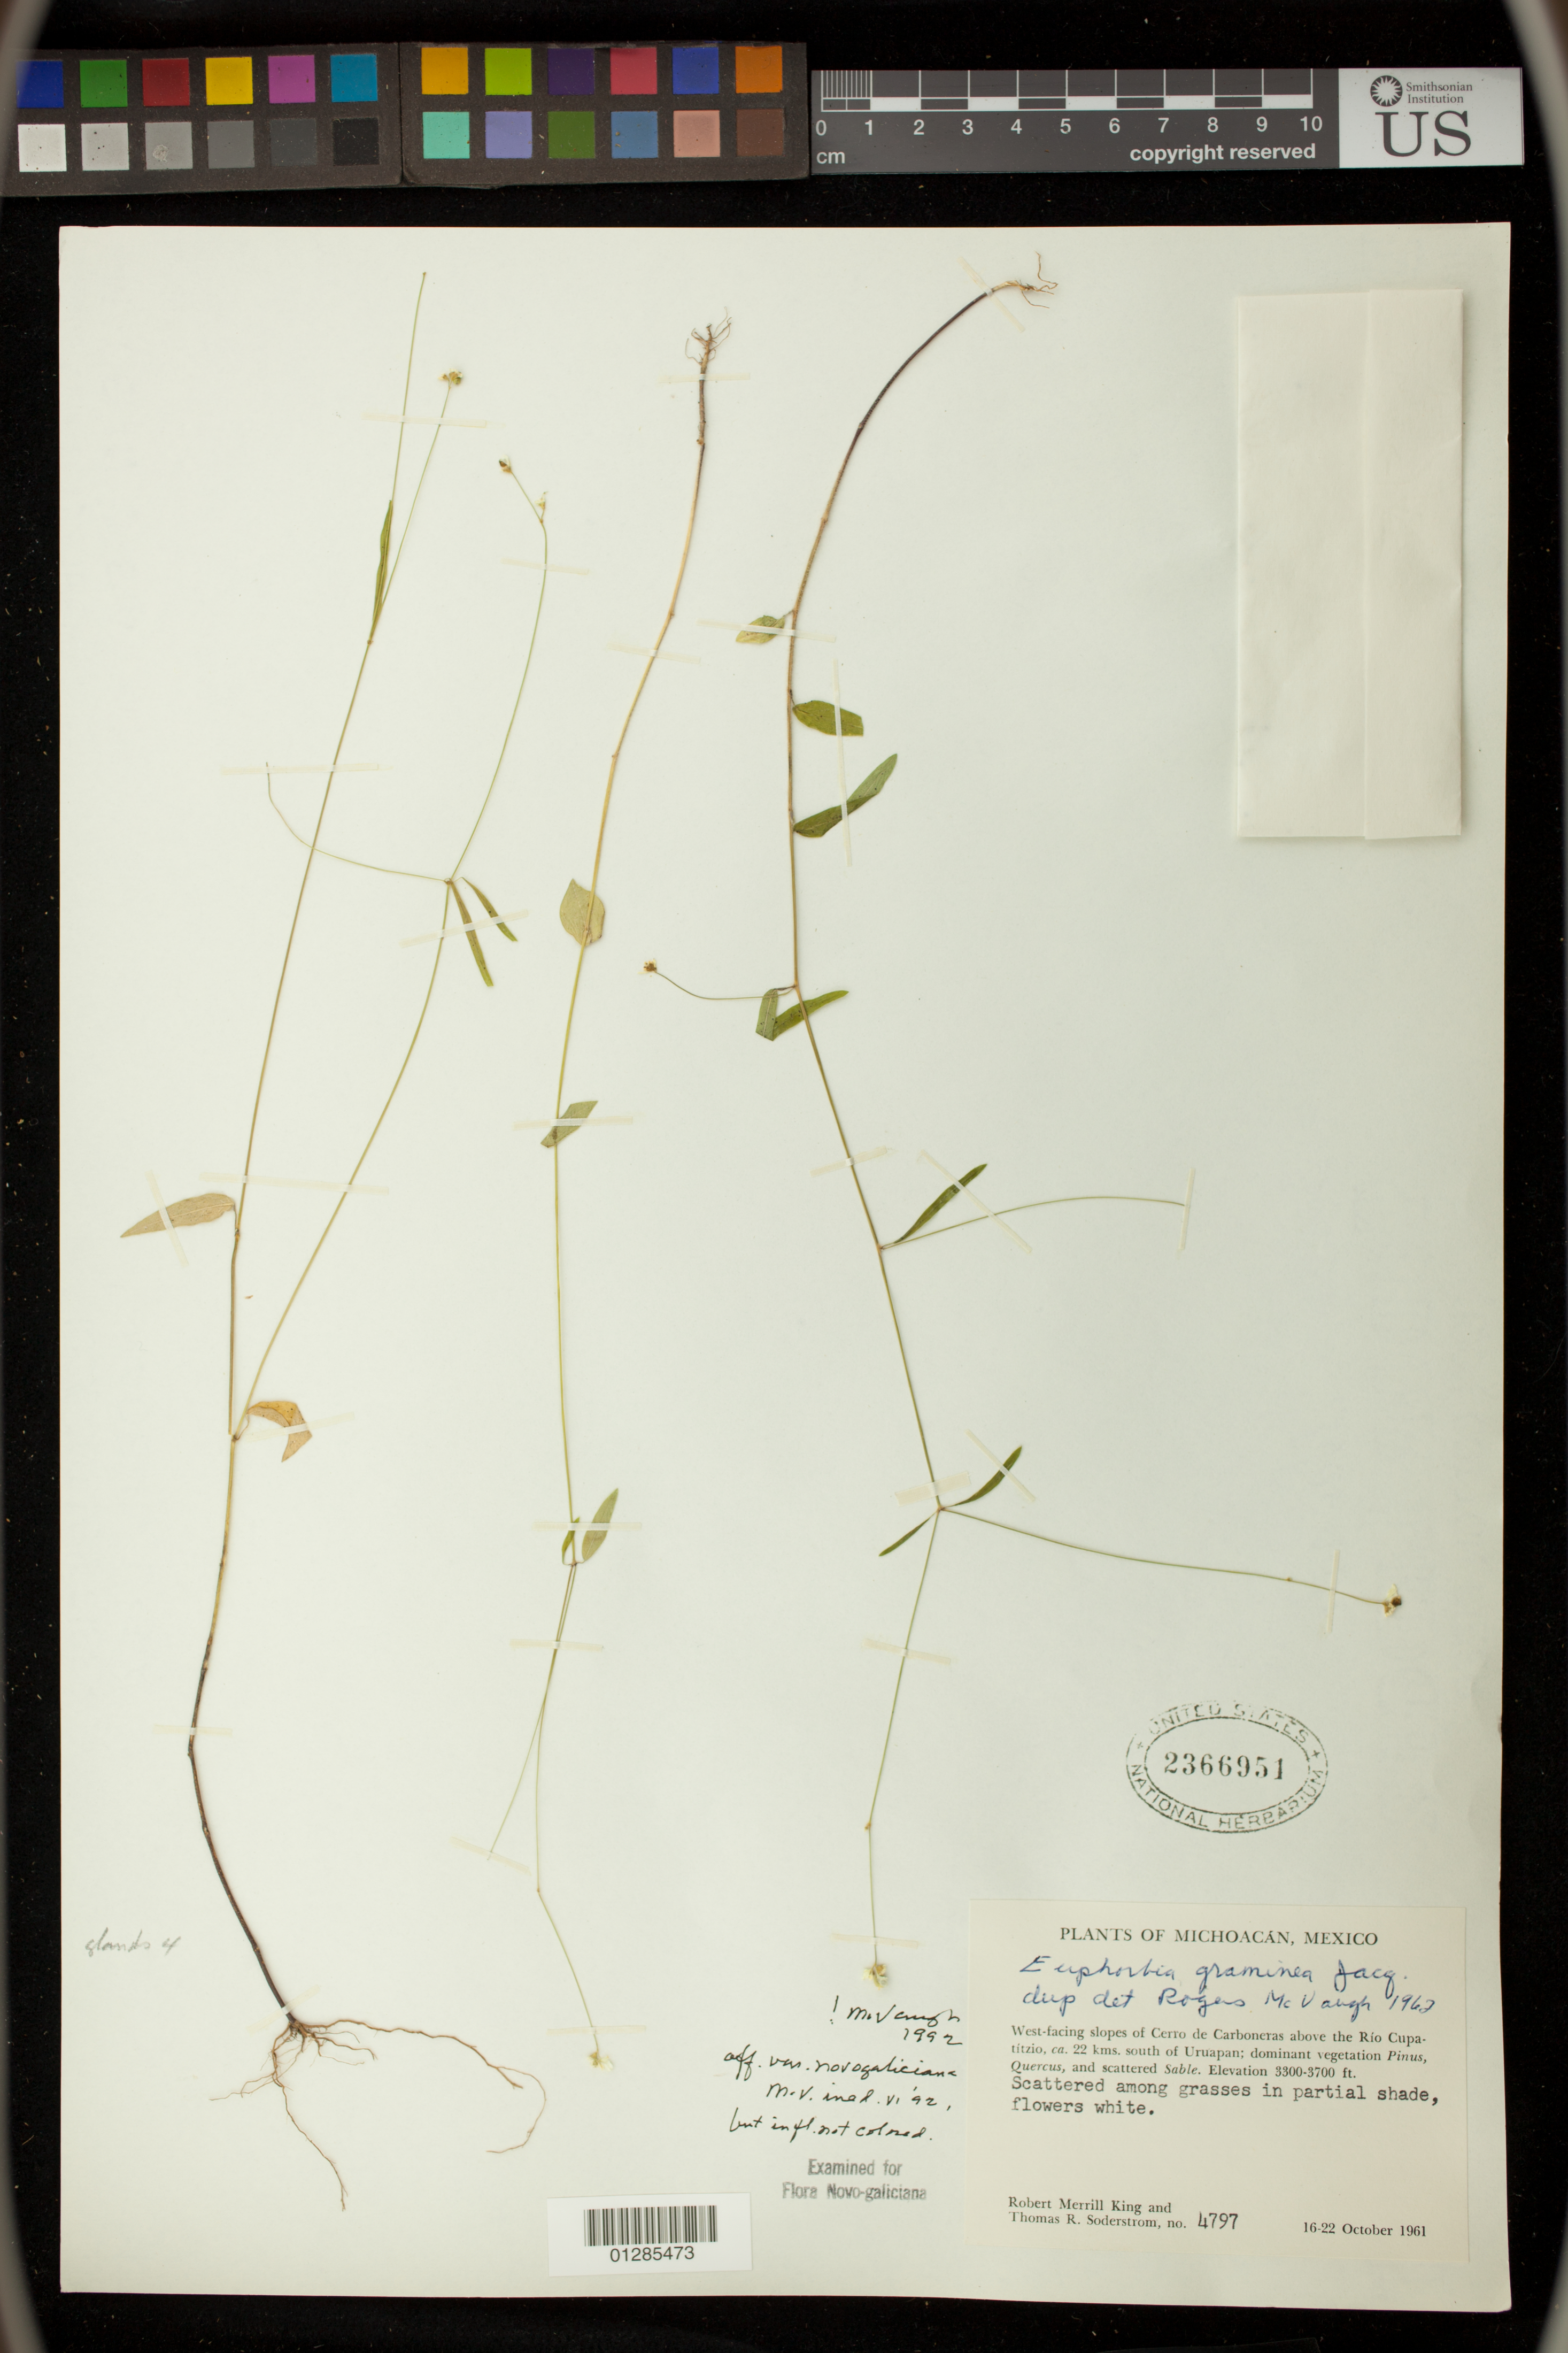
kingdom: Plantae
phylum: Tracheophyta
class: Magnoliopsida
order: Malpighiales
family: Euphorbiaceae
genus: Euphorbia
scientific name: Euphorbia graminea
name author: Jacq.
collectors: R. M. King & T. R. Soderstrom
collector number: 4797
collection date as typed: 16 Oct 1961 to 22 Oct 1961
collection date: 1961-10-16/1961-10-22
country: Mexico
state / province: Michoacán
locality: West-facing slopes of Cerro de Carboneras, above the Río Cupatítzio, ca. 22 kms. South of Uruapan.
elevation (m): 1006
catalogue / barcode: US 2366951